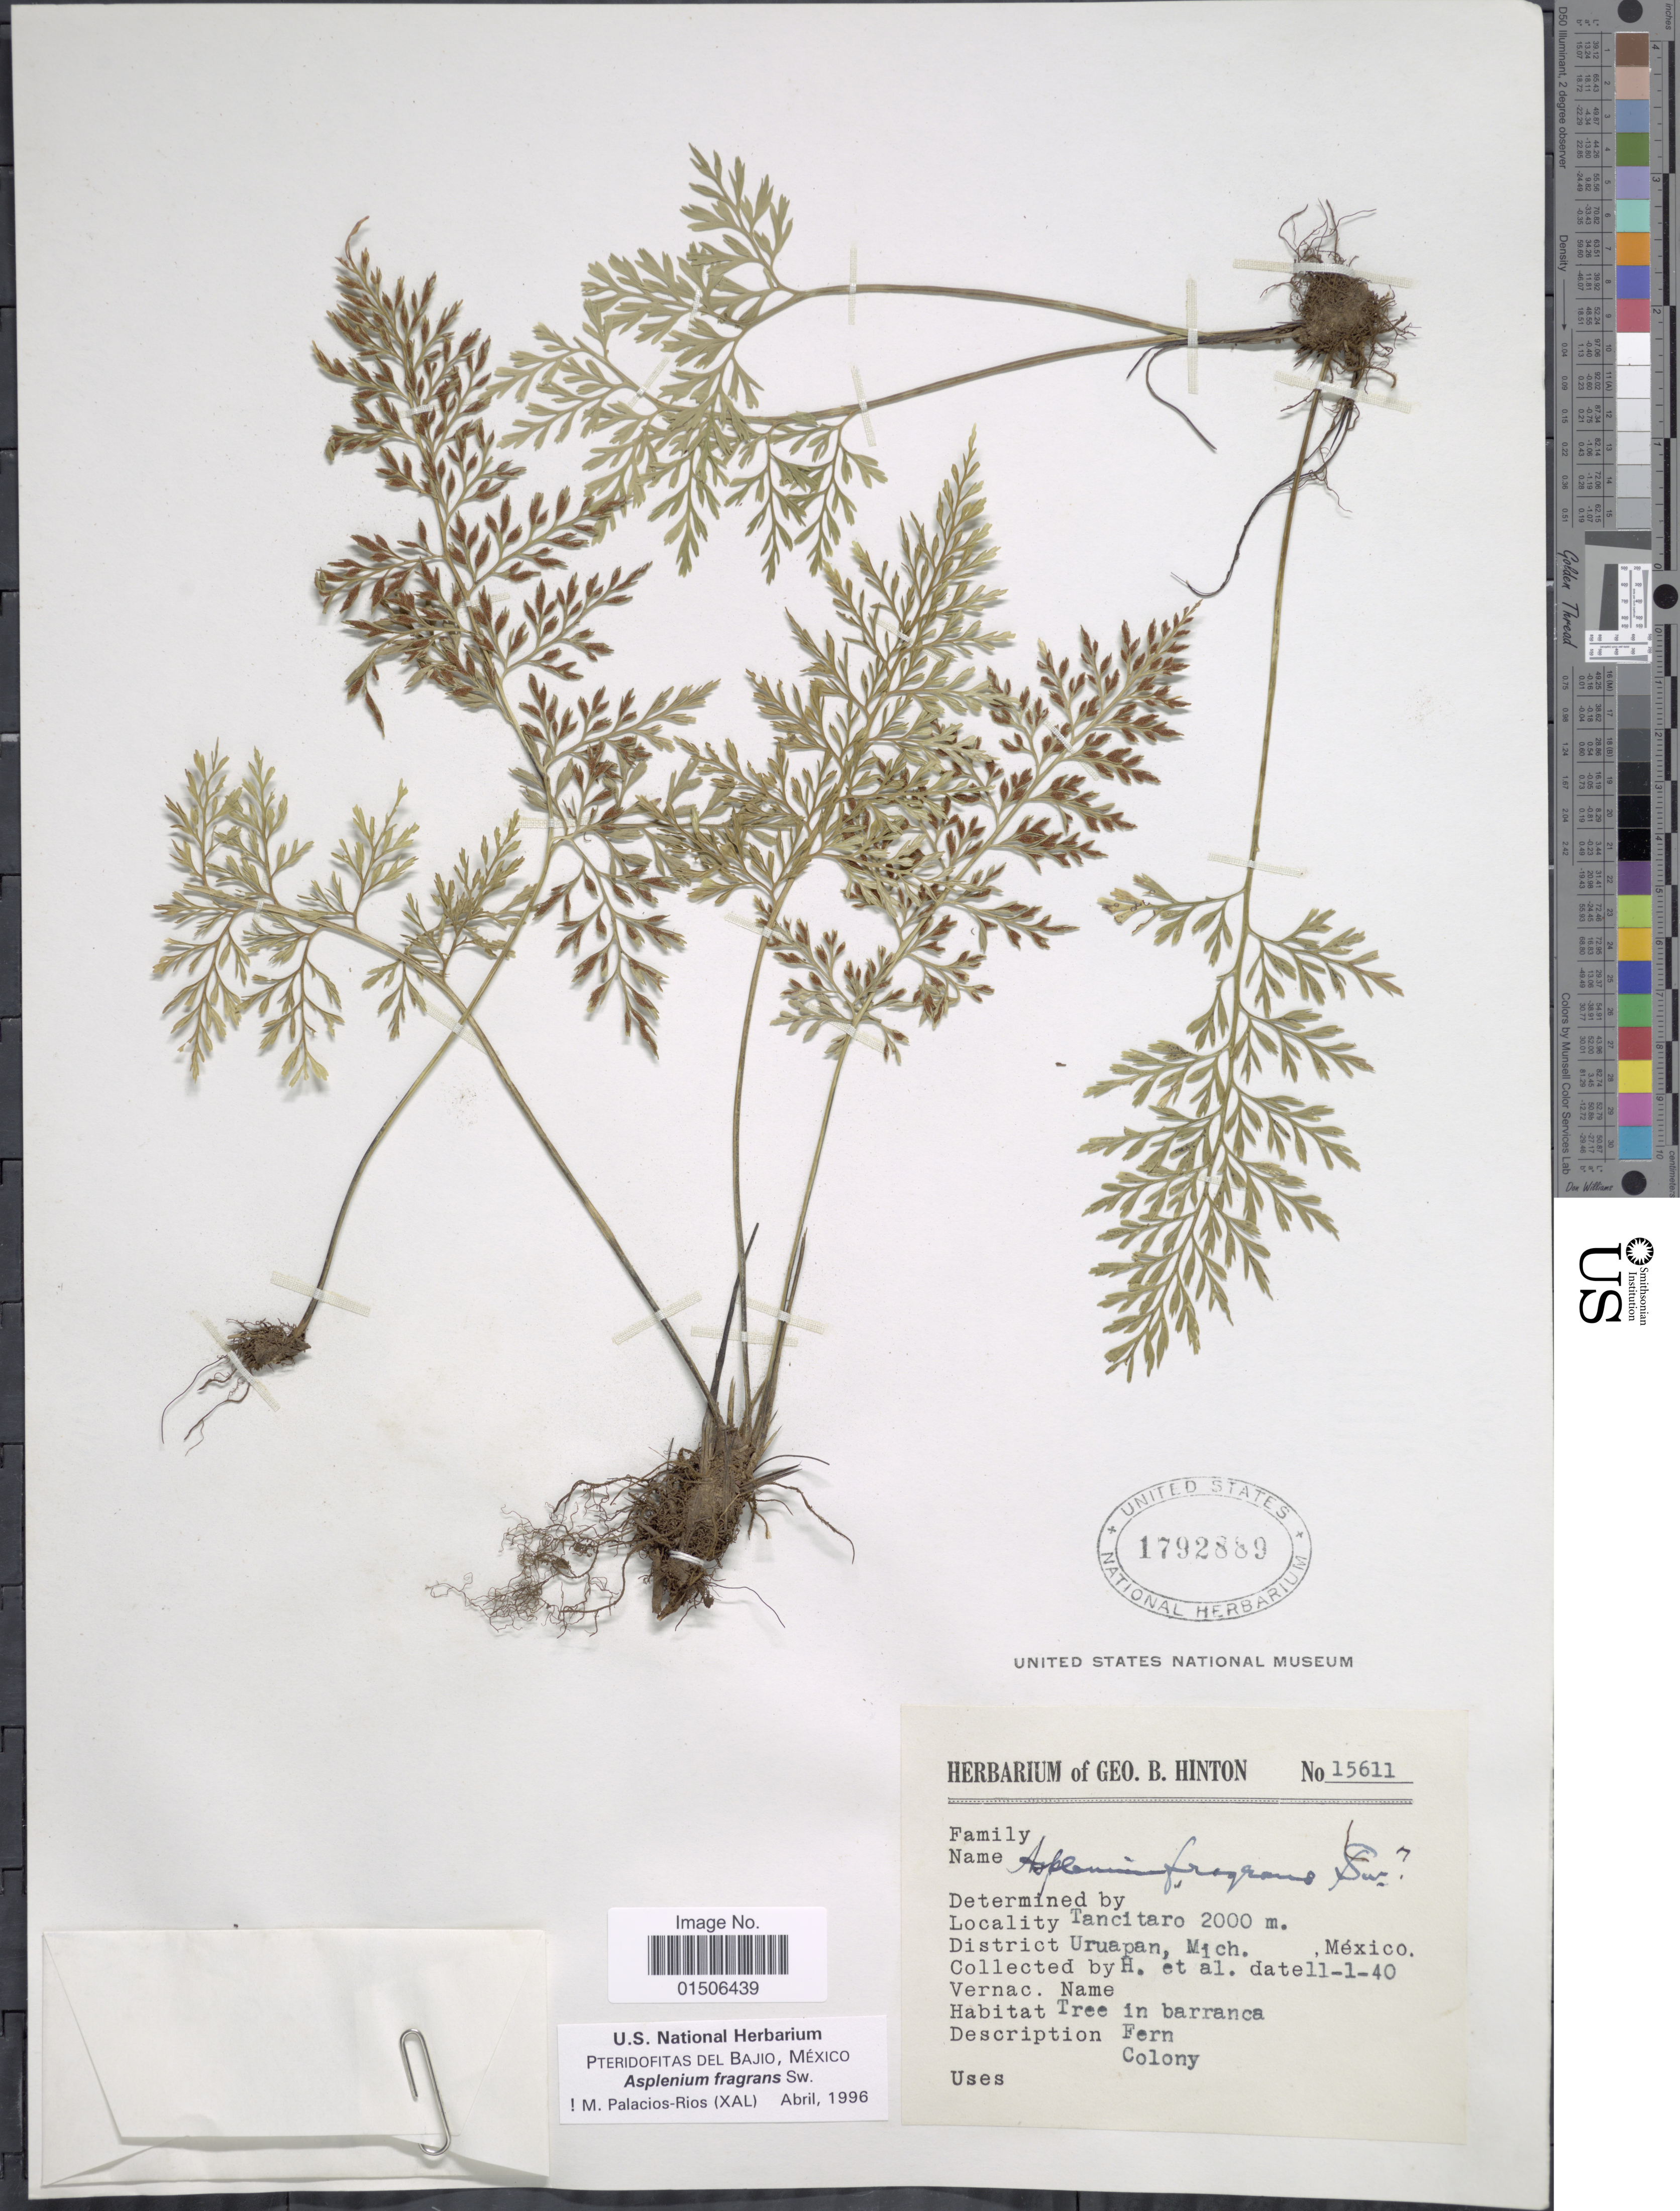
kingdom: Plantae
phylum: Tracheophyta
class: Polypodiopsida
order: Polypodiales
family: Aspleniaceae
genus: Asplenium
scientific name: Asplenium fragrans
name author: Sw.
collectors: G. B. Hinton & et al.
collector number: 15611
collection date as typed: Transcribed d/m/y: 1/11/40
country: Mexico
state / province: Michoacán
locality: Tancitaro, District Uruapan, Mich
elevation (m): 2000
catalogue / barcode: US 1792889